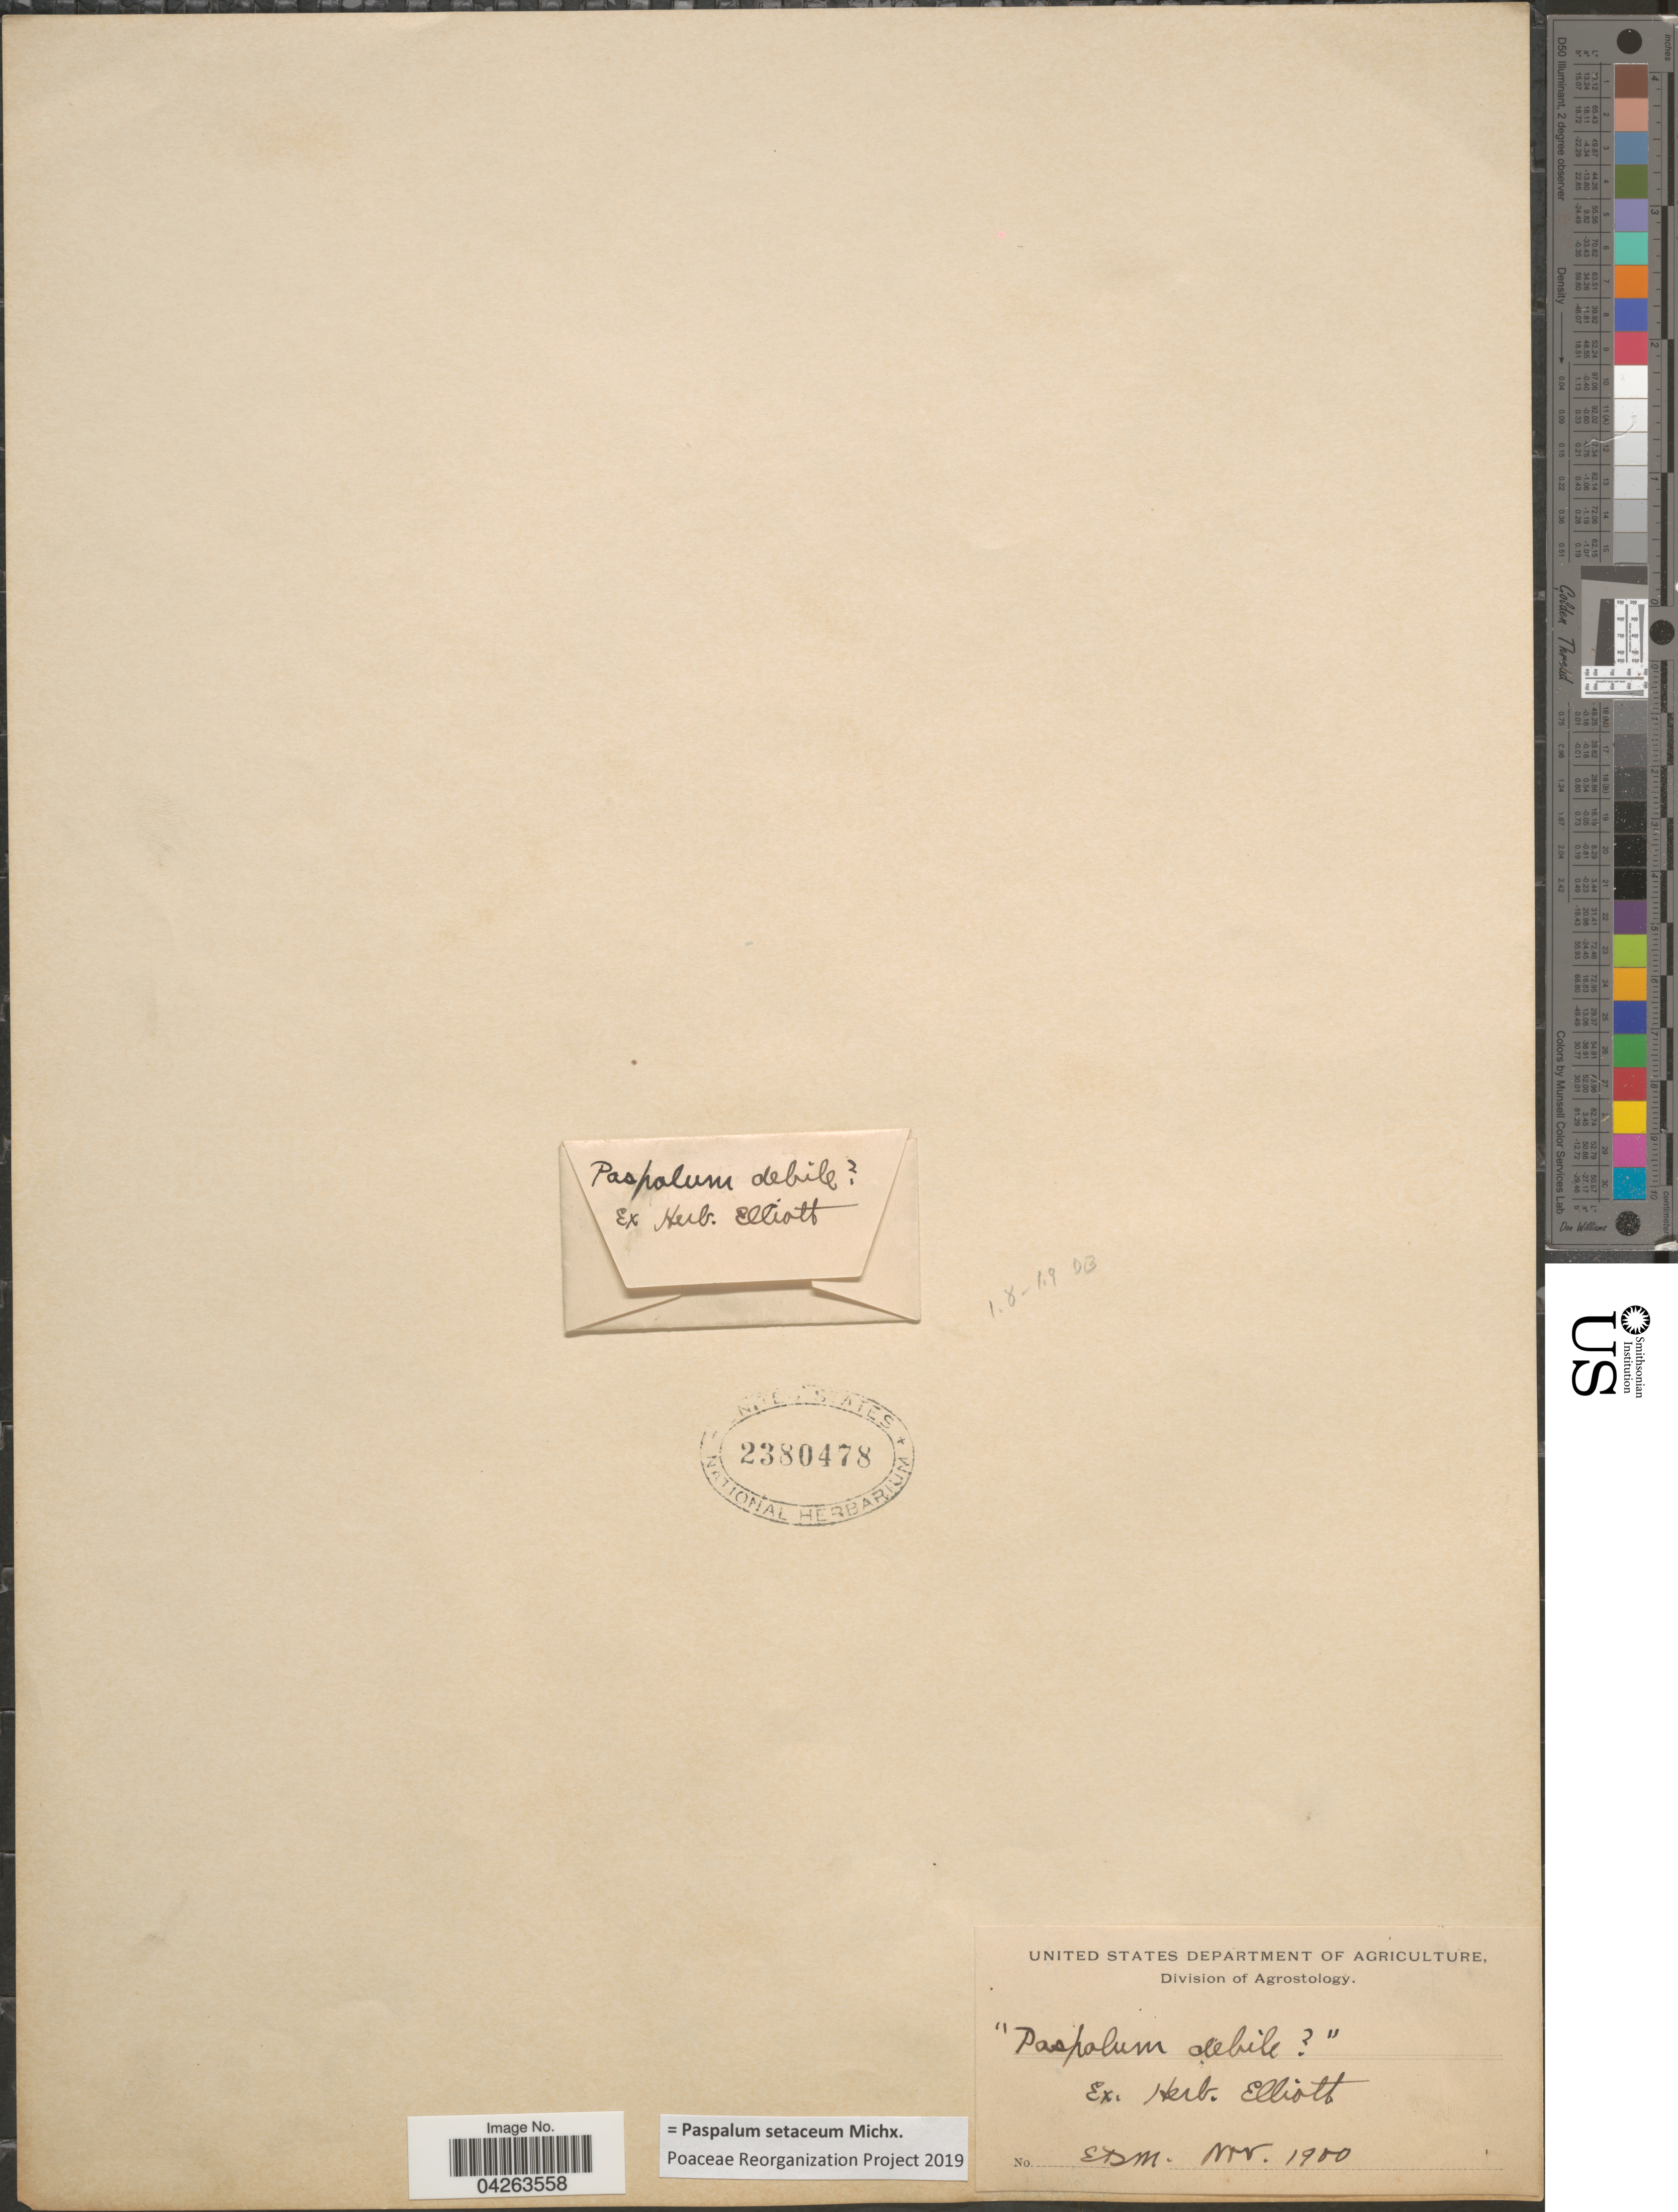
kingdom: Plantae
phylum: Tracheophyta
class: Liliopsida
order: Poales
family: Poaceae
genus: Paspalum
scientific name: Paspalum setaceum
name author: Michx.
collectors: E. D. M.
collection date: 1900-11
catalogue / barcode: US 2380478